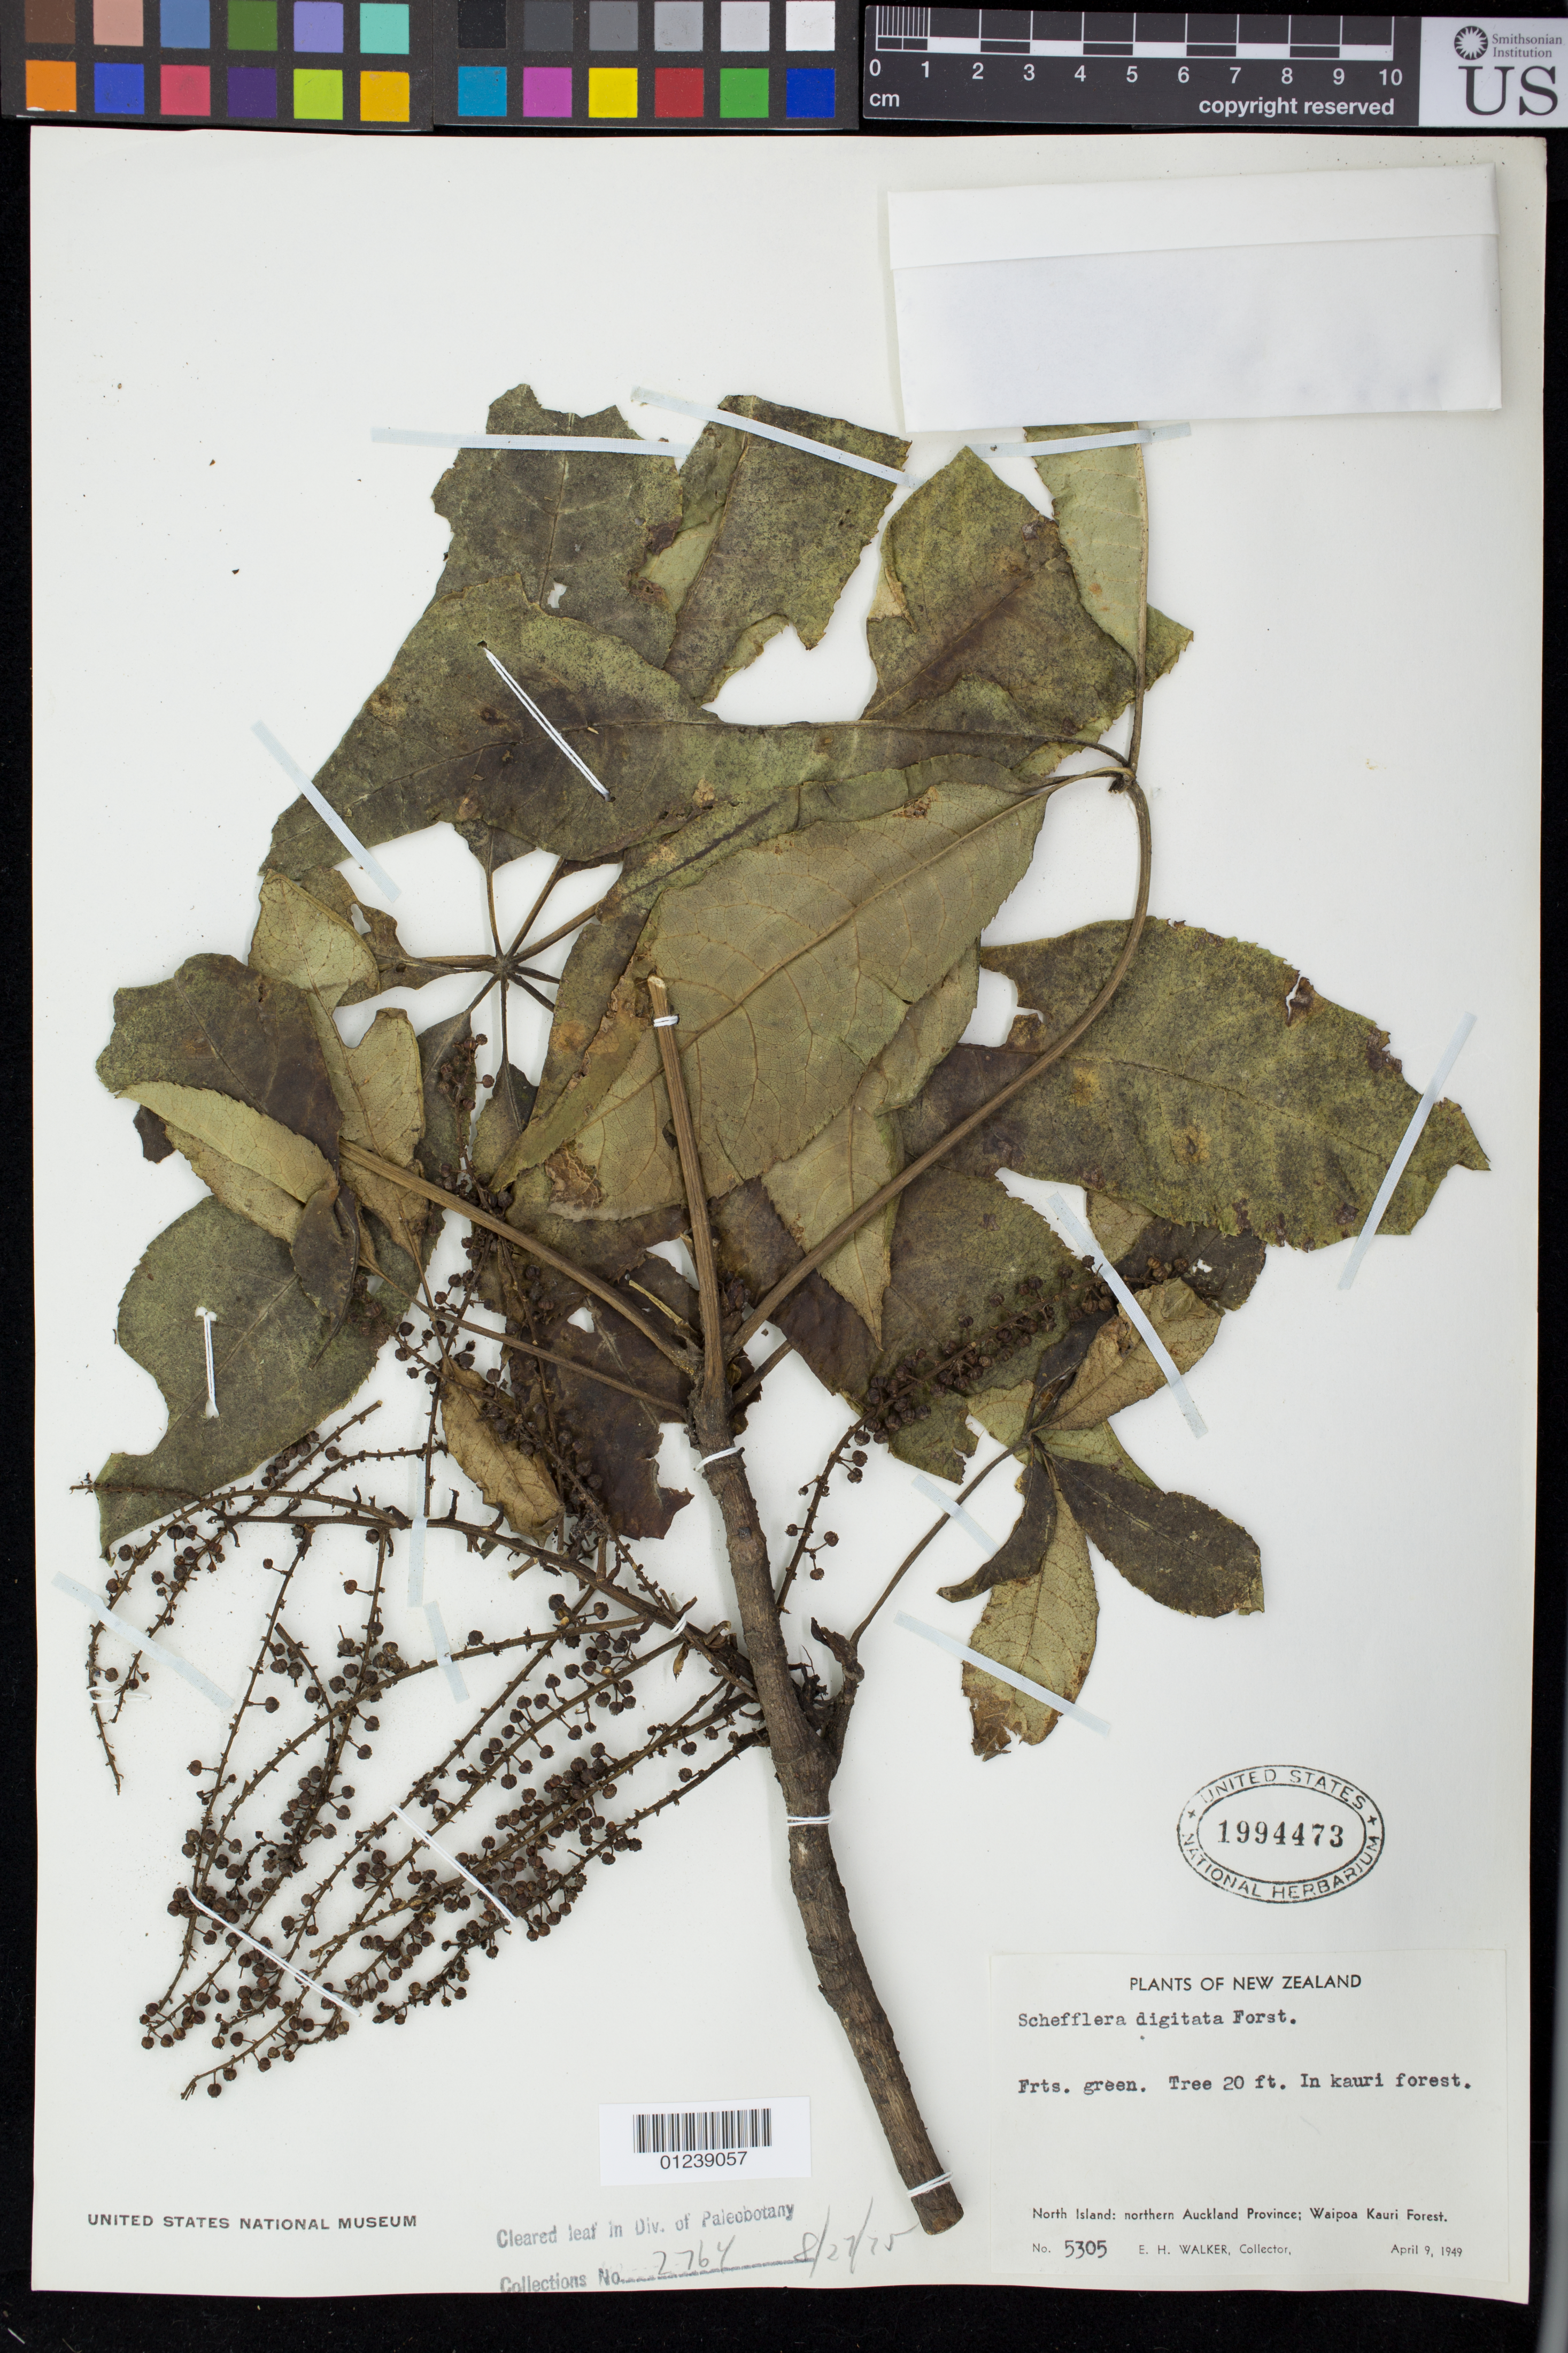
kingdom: Plantae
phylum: Tracheophyta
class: Magnoliopsida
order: Apiales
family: Araliaceae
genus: Heptapleurum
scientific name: Heptapleurum insularum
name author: Seem.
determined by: Wagner, W. L., (BOT), Smithsonian Institution - National Museum of Natural History (UNITED STATES)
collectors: E. H. Walker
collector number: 5305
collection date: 1949-04-09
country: New Zealand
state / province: Auckland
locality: North Island: Waipoa Kauri Forest.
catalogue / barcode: US 1994473